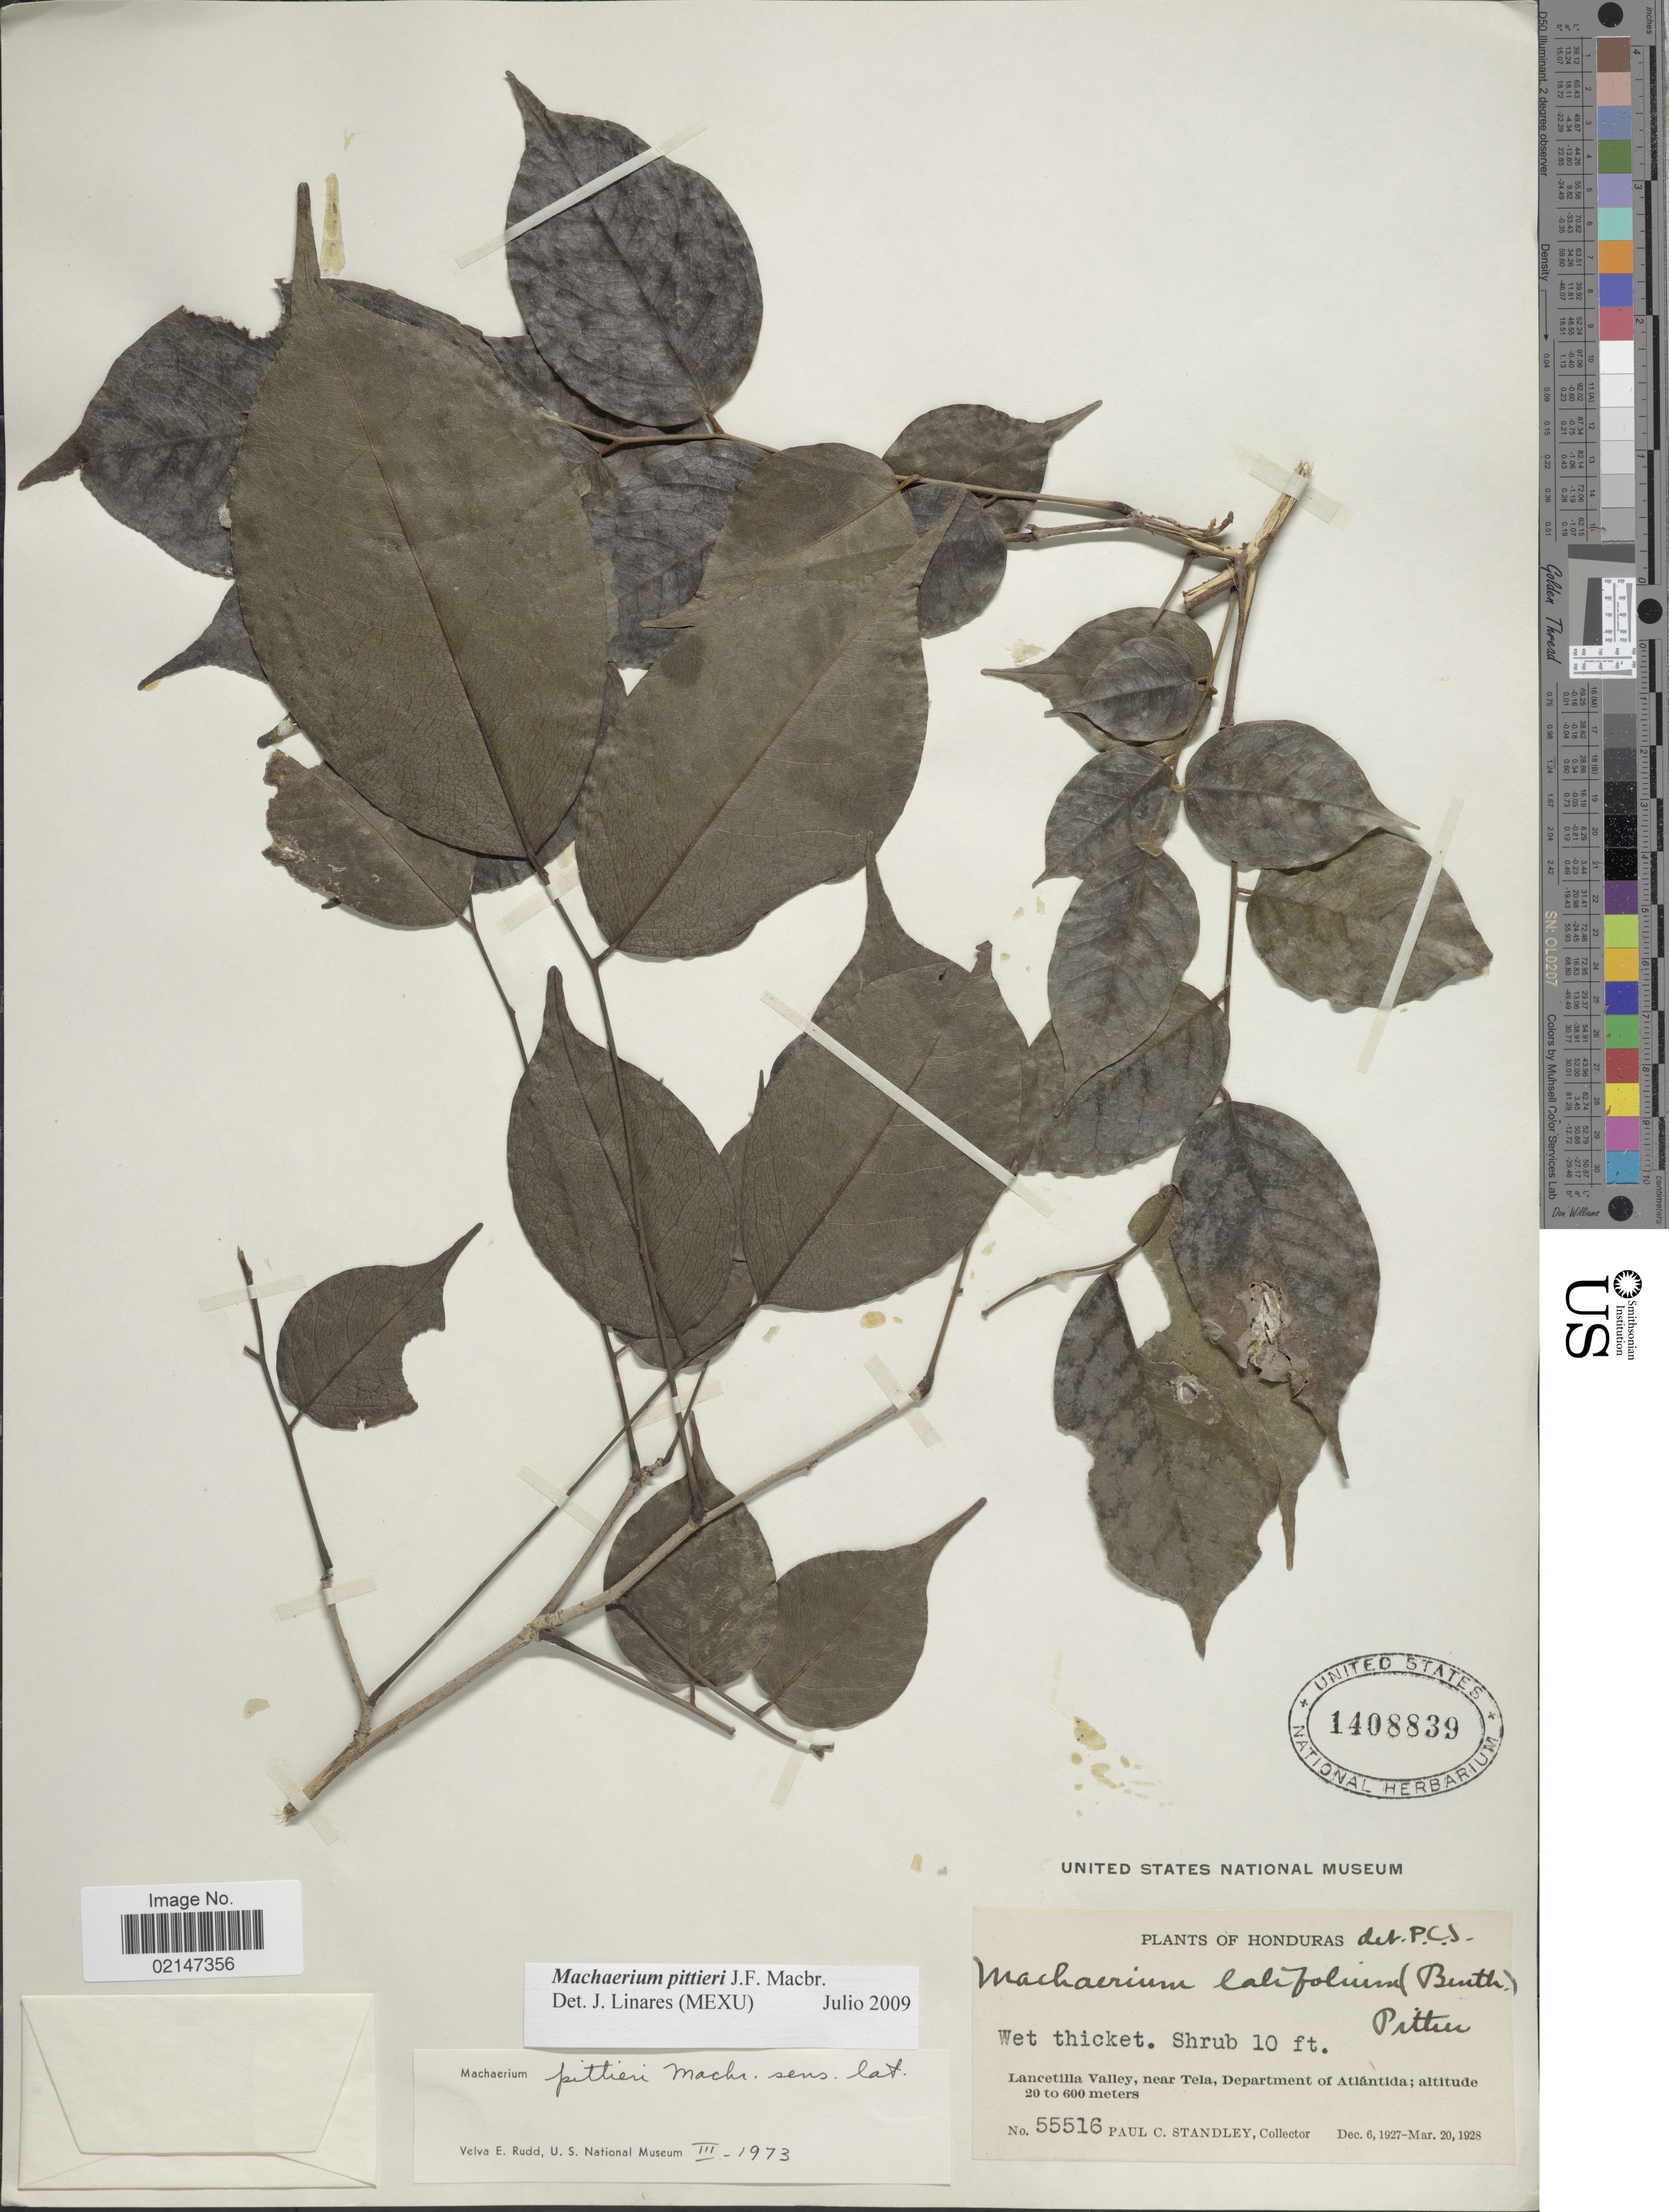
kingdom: Plantae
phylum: Tracheophyta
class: Magnoliopsida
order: Fabales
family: Fabaceae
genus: Machaerium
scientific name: Machaerium pittieri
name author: J.F. Macbr.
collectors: P. C. Standley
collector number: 55516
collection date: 1927-12-06/1928-03-20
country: Honduras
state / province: Atlántida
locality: Lancetilla Valley, near Tela Department of Atlántida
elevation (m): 20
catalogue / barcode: US 1408839